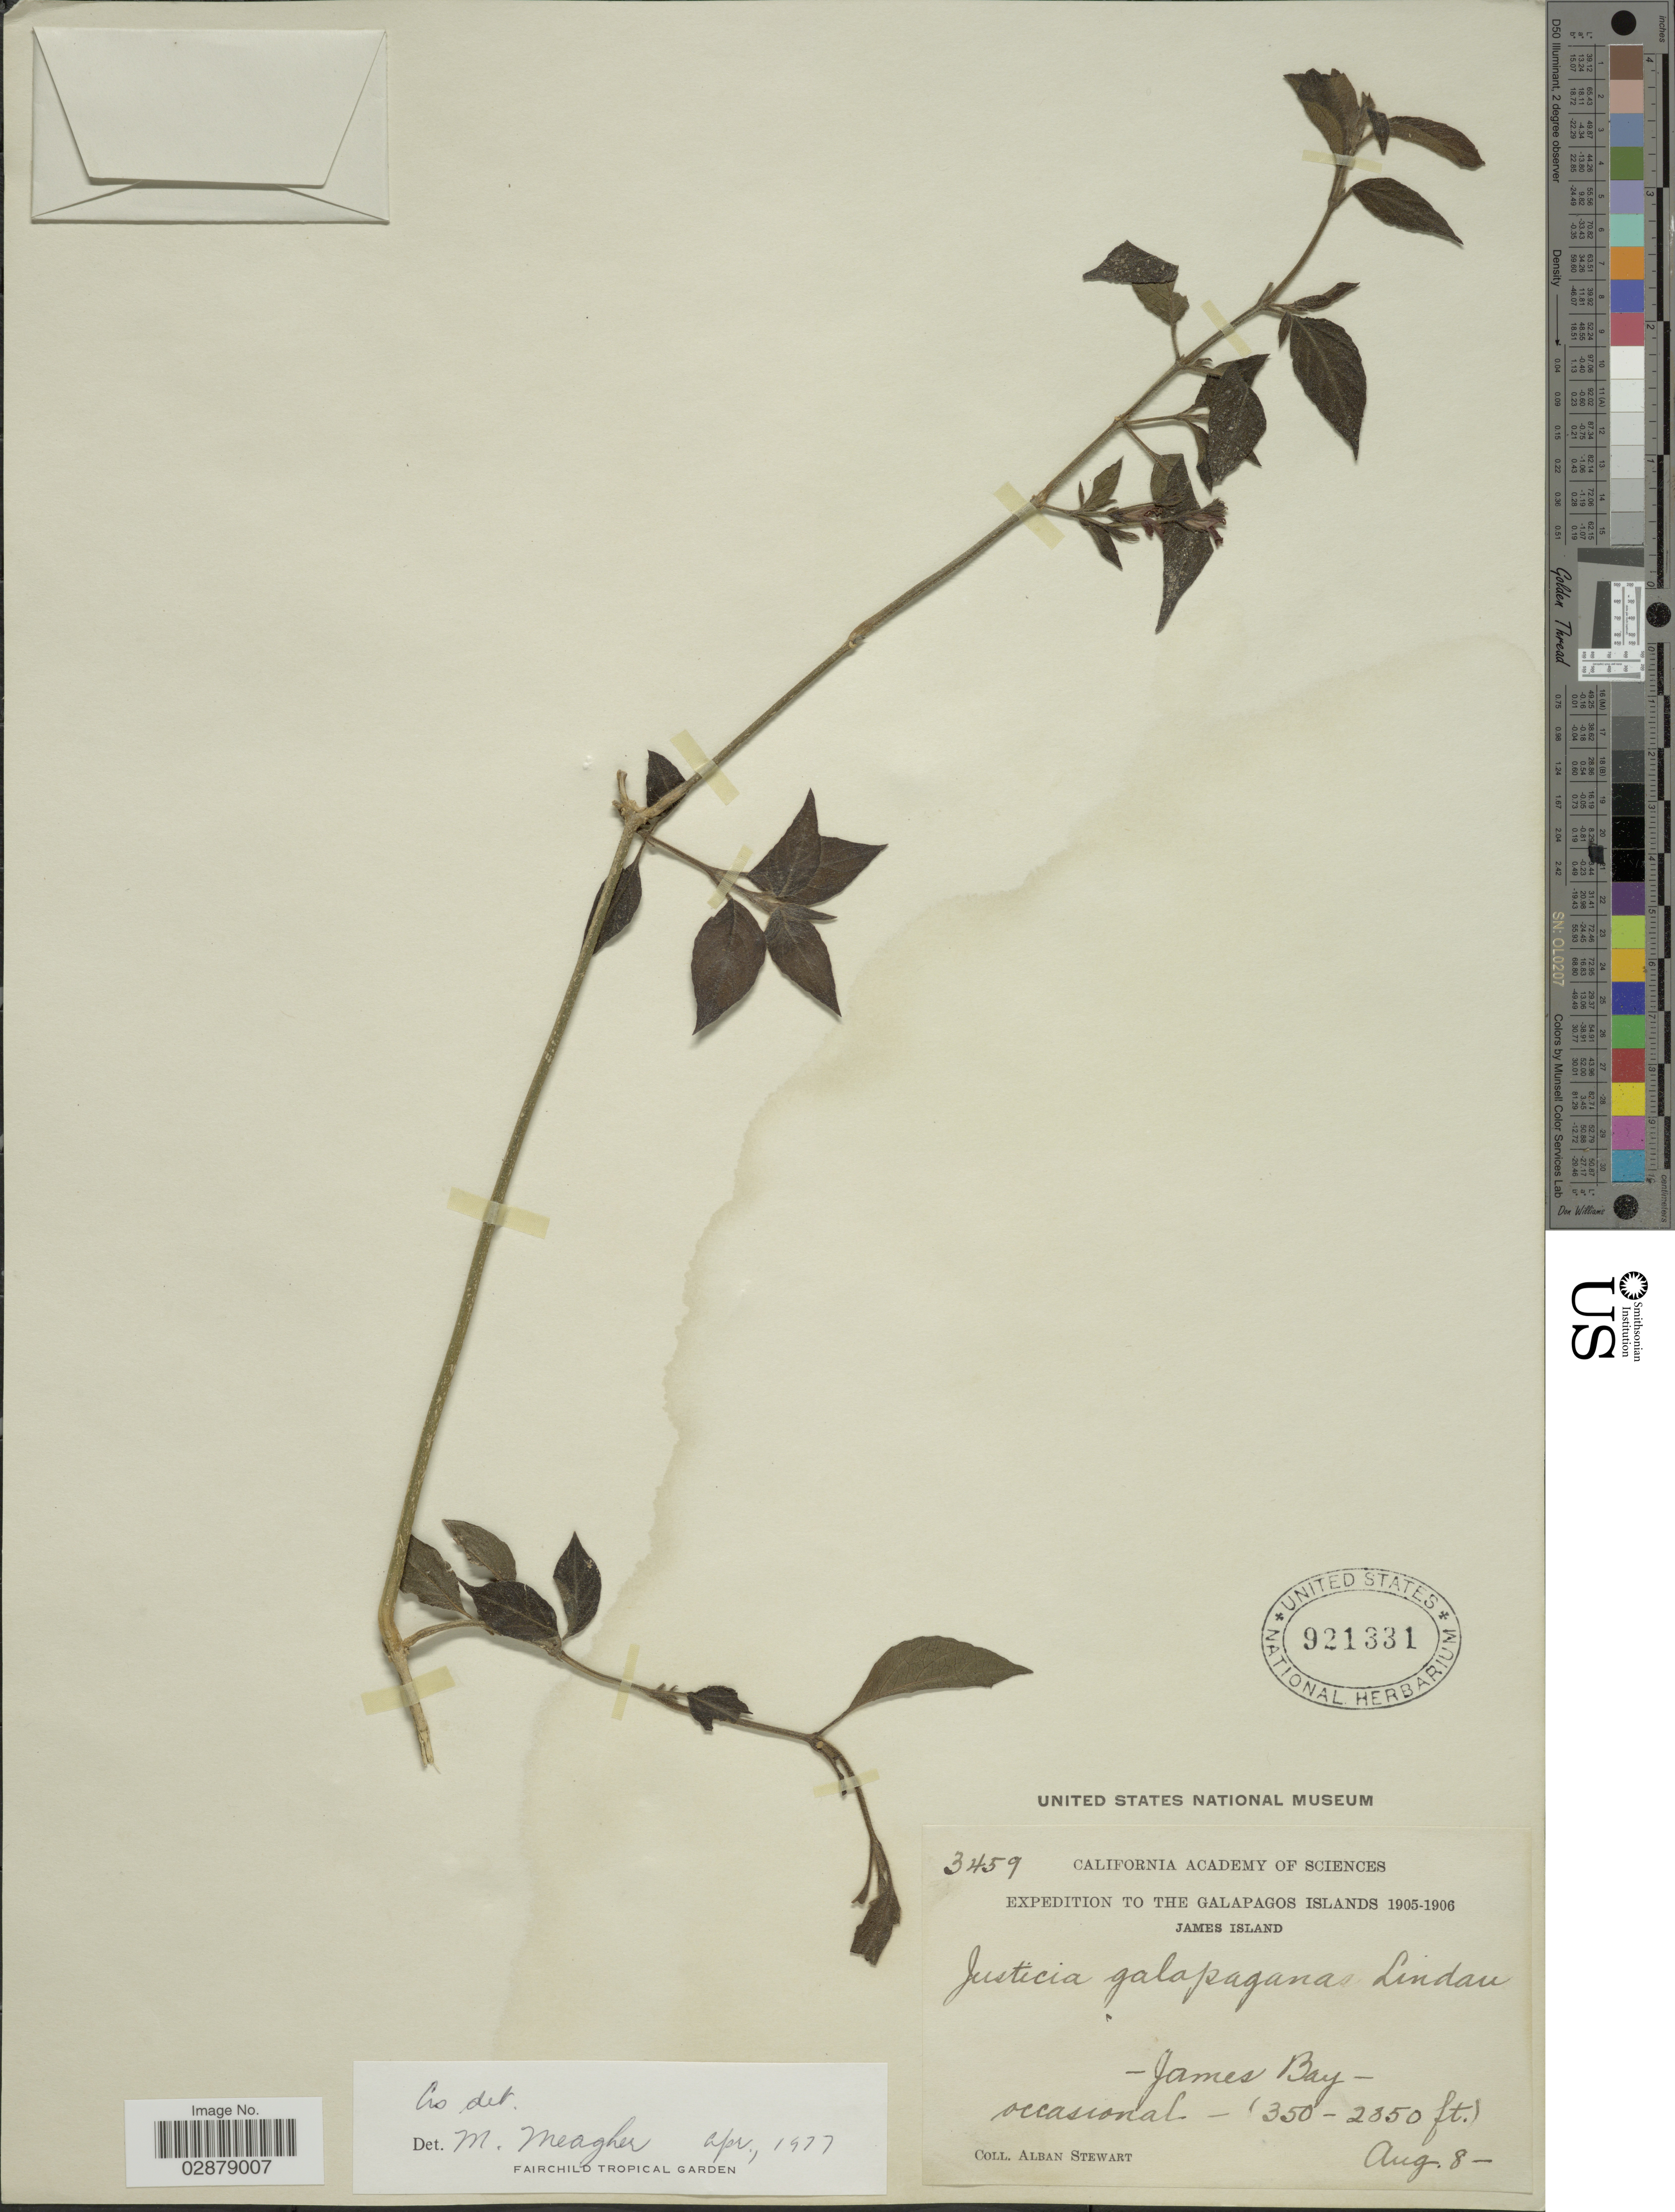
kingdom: Plantae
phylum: Tracheophyta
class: Magnoliopsida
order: Lamiales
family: Acanthaceae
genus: Justicia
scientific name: Justicia galapagana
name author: Lindau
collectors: A. Stewart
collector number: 3459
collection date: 1905-08-08/1906-08-08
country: Ecuador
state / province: Colón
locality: The Galapagos Islands. James Island. James Bay.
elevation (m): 107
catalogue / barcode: US 921331